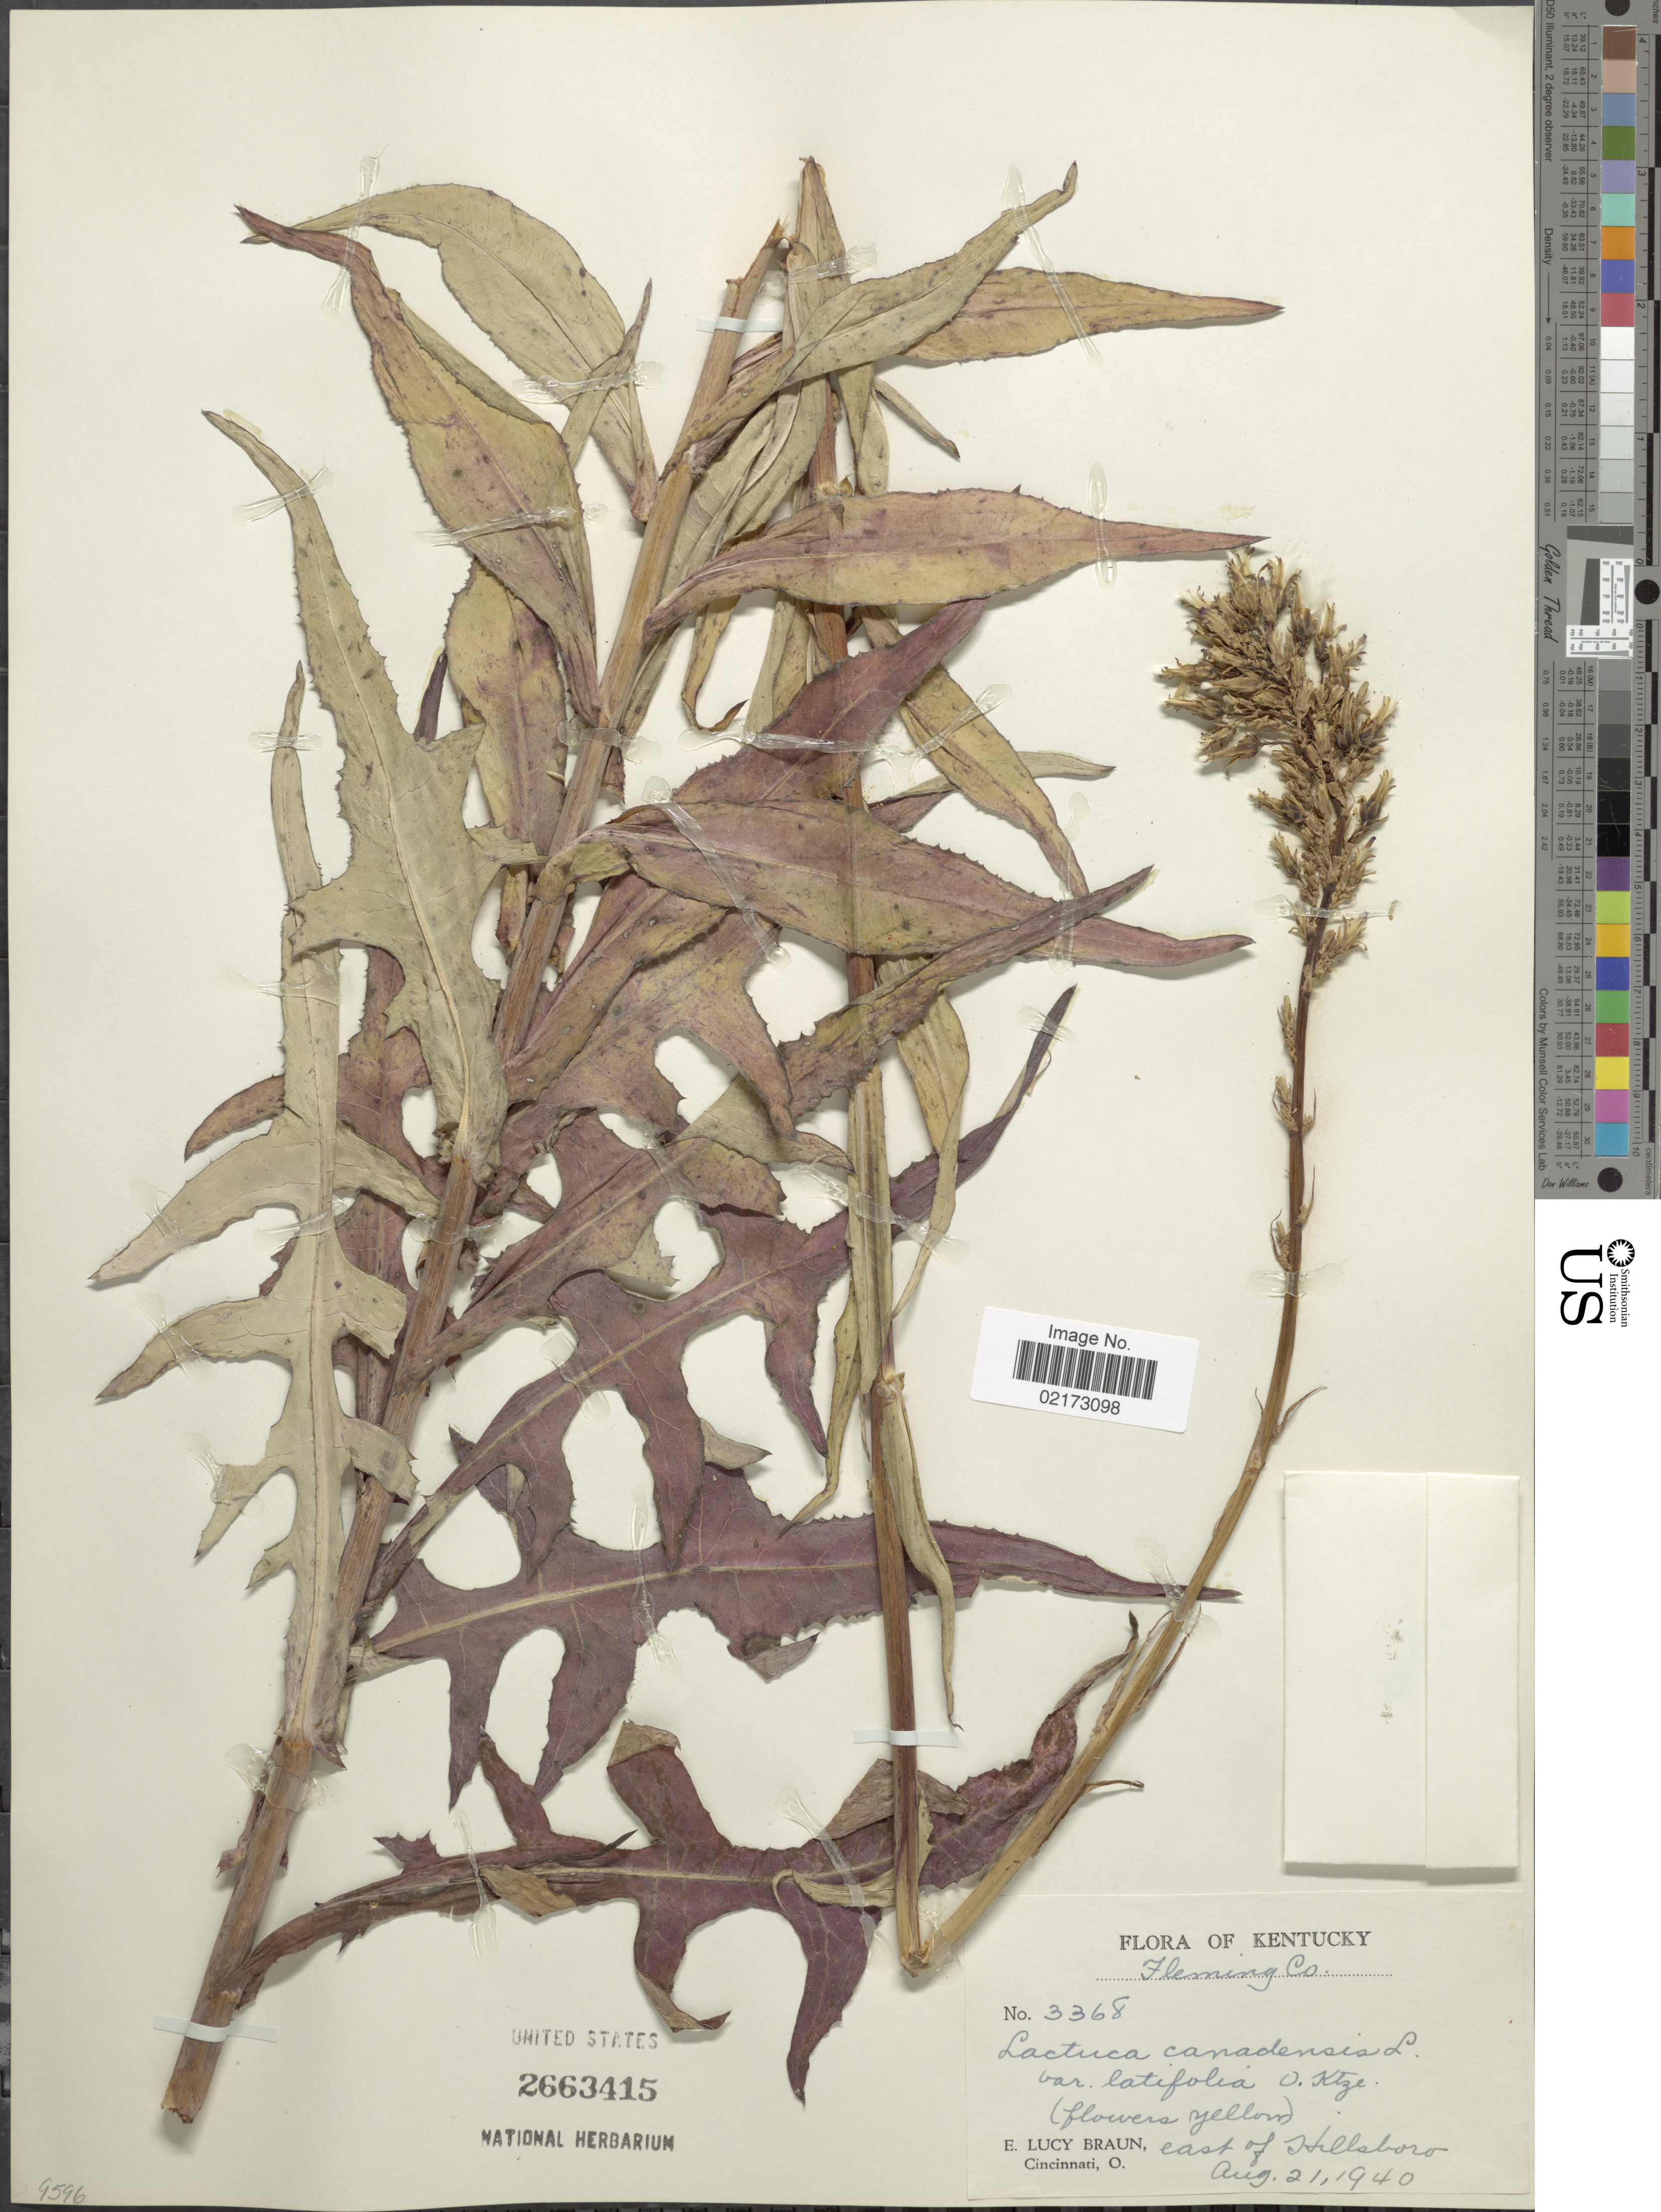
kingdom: Plantae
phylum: Tracheophyta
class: Magnoliopsida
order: Asterales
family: Asteraceae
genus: Lactuca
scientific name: Lactuca canadensis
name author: L.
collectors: E. L. Braun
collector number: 3368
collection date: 1940-08-21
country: United States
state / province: Kentucky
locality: Fleming Co., east of Hillsboro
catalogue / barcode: US 2663415